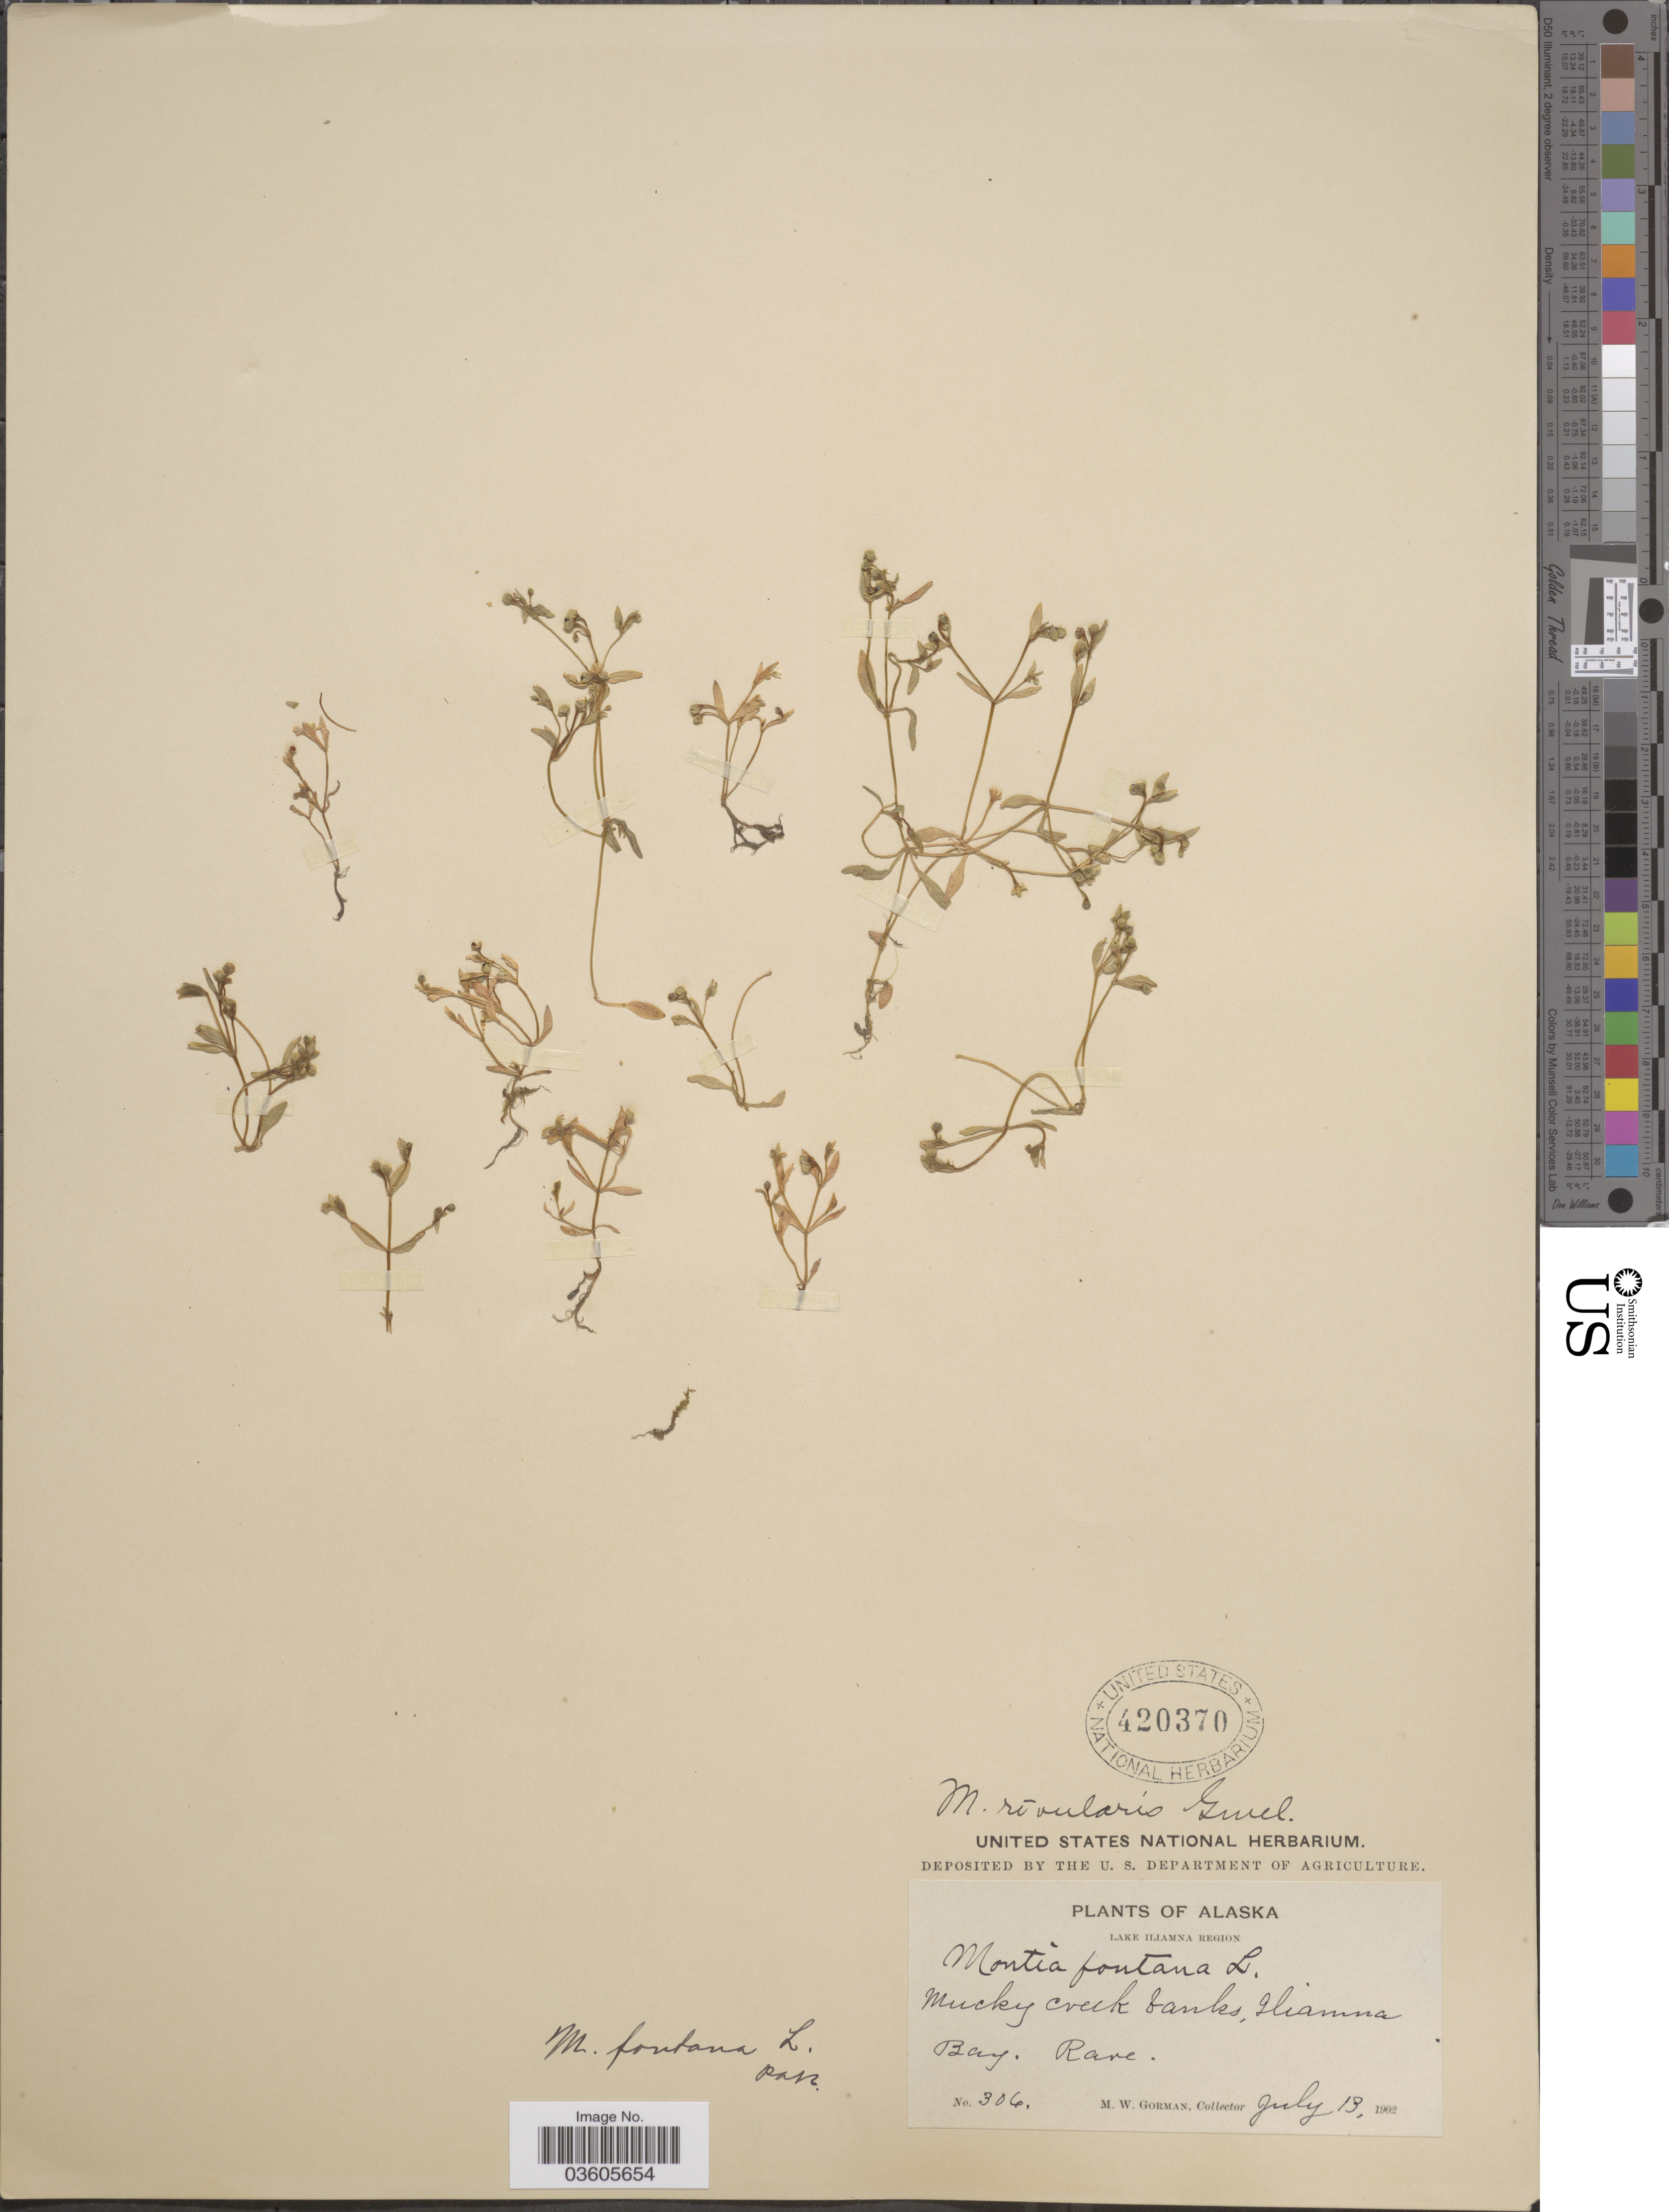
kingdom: Plantae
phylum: Tracheophyta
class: Magnoliopsida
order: Caryophyllales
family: Montiaceae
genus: Montia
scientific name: Montia fontana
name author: L.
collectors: M. W. Gorman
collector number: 306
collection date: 1902-07-13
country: United States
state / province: Alaska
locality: Lake Iliamna Region. Mucky creek banks, Iliamna Bay.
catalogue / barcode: US 420370